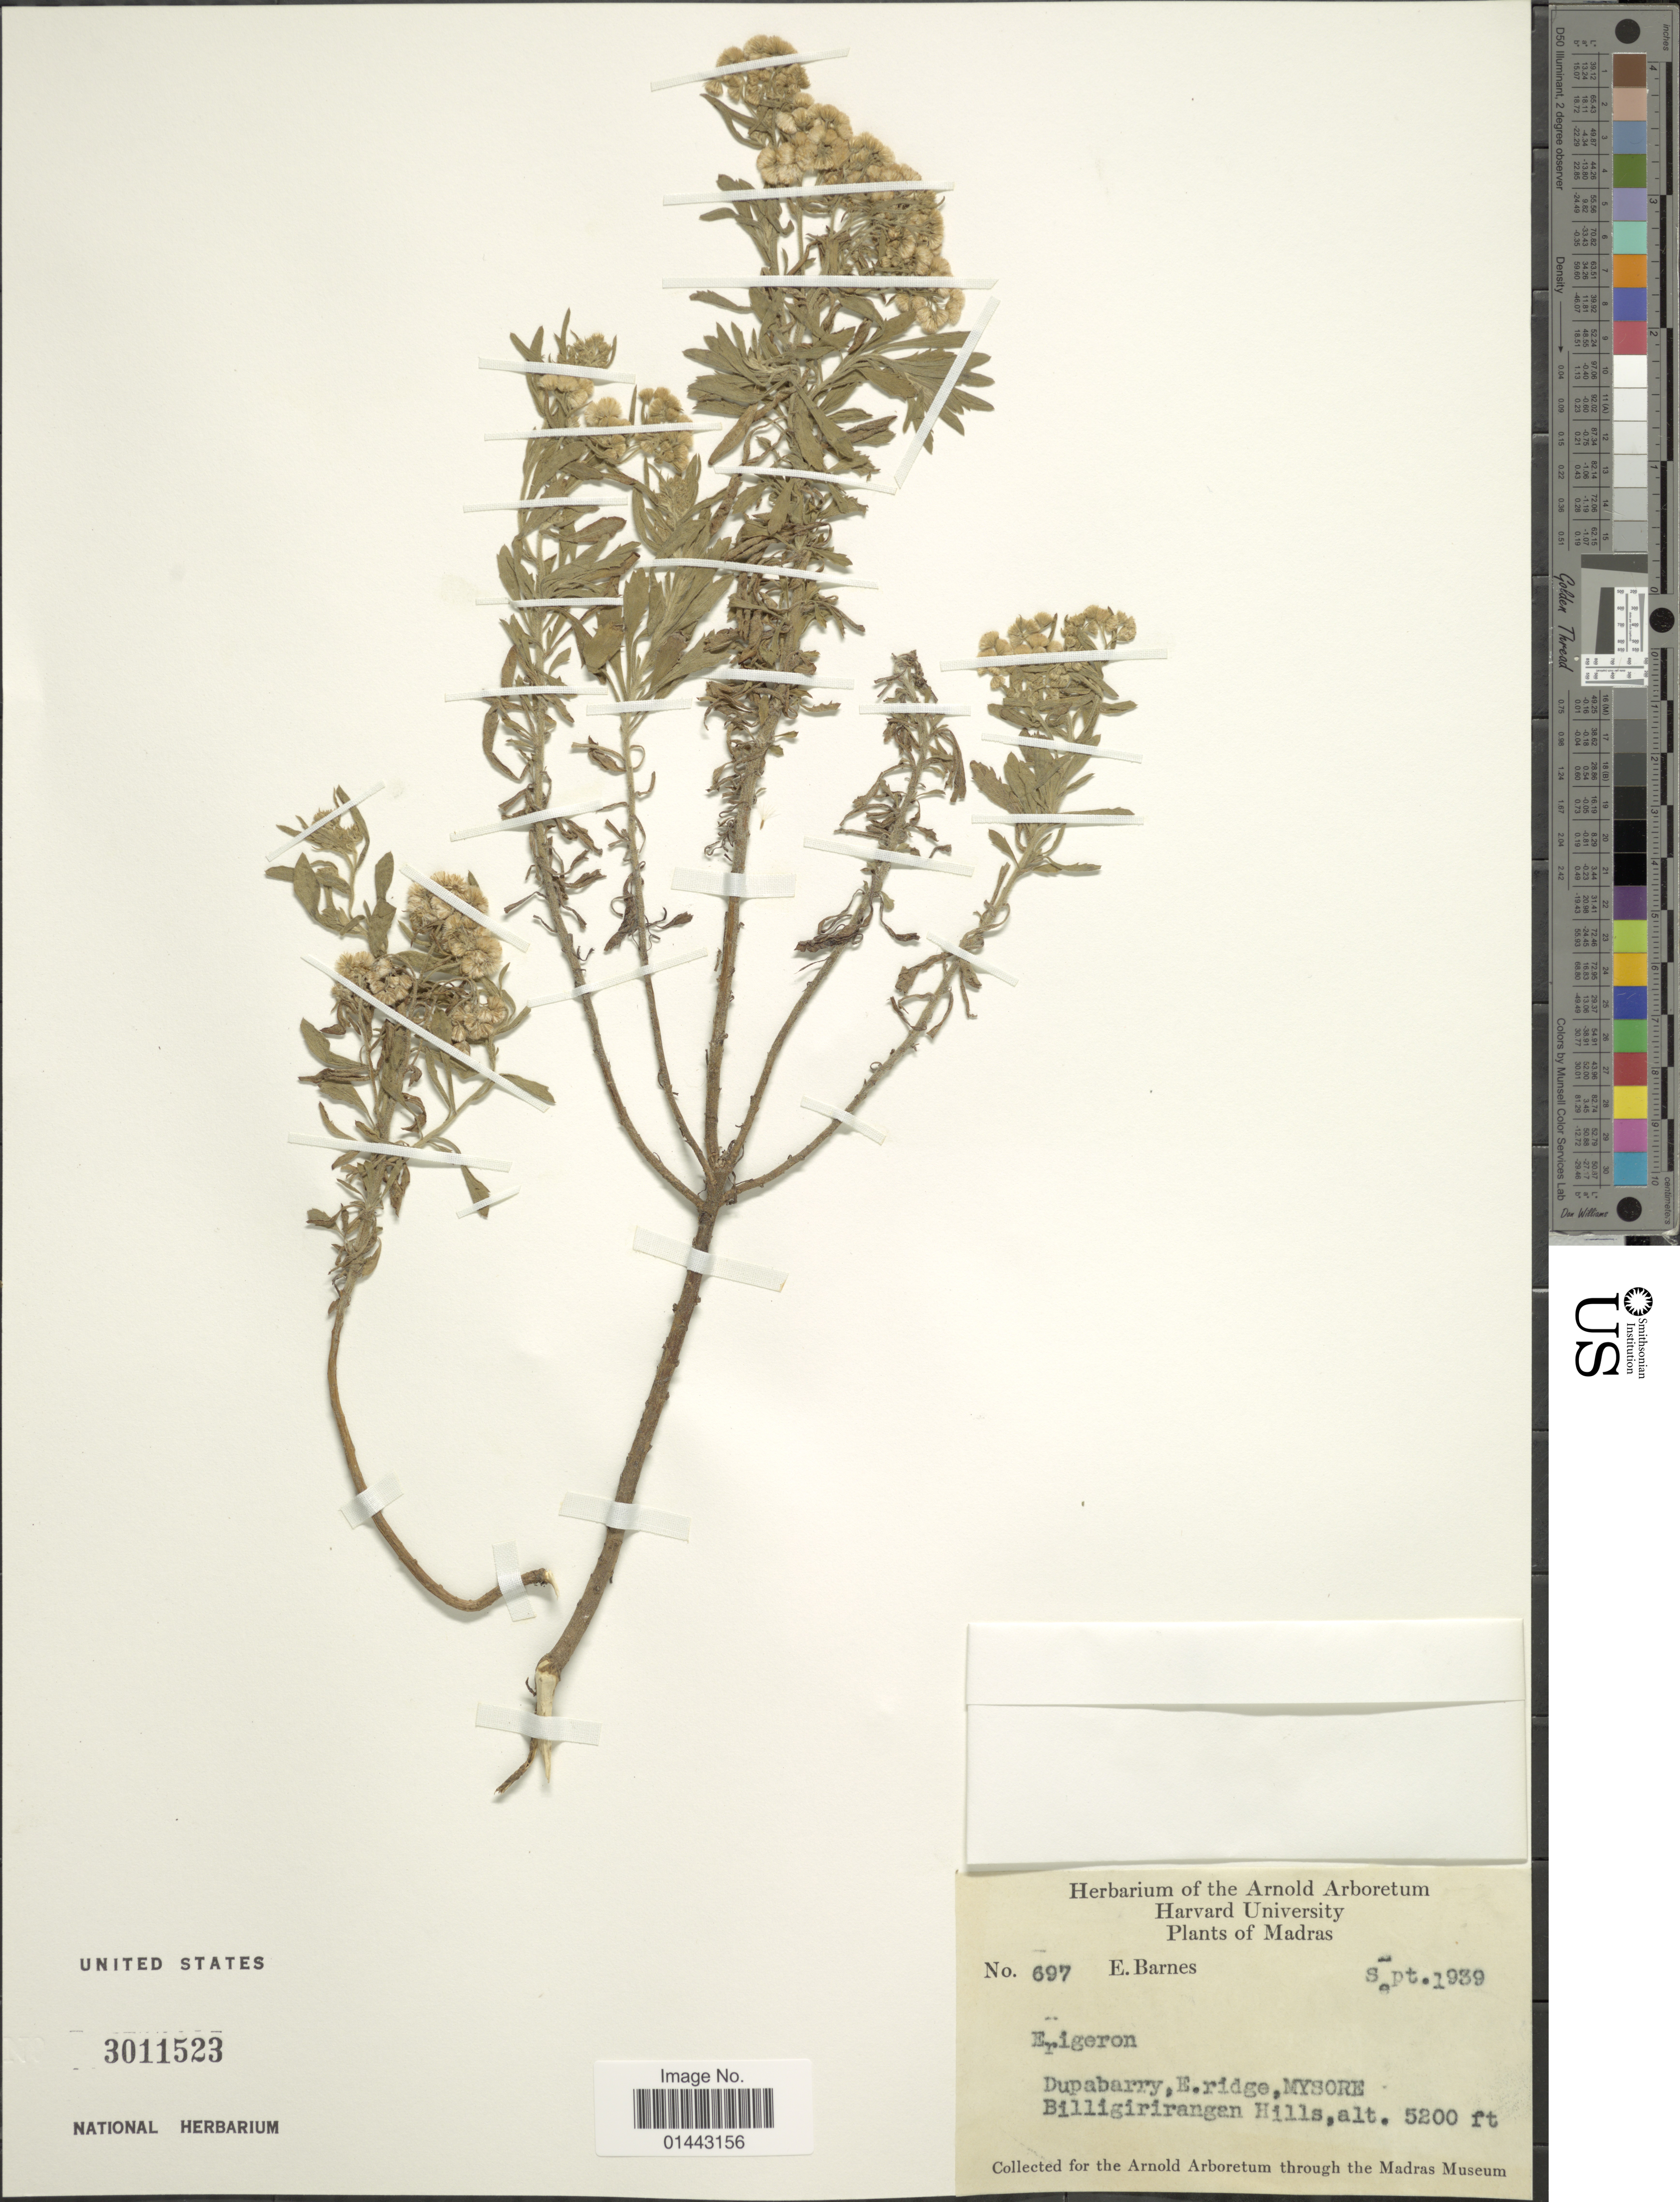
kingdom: Plantae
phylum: Tracheophyta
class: Magnoliopsida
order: Asterales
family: Asteraceae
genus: Erigeron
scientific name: Erigeron sp.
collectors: E. Barnes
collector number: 697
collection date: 1939-09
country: India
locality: Madras, Dupabarry, E.ridge, Mysore, Billigirirangen Hills.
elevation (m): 1585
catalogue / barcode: US 3011523